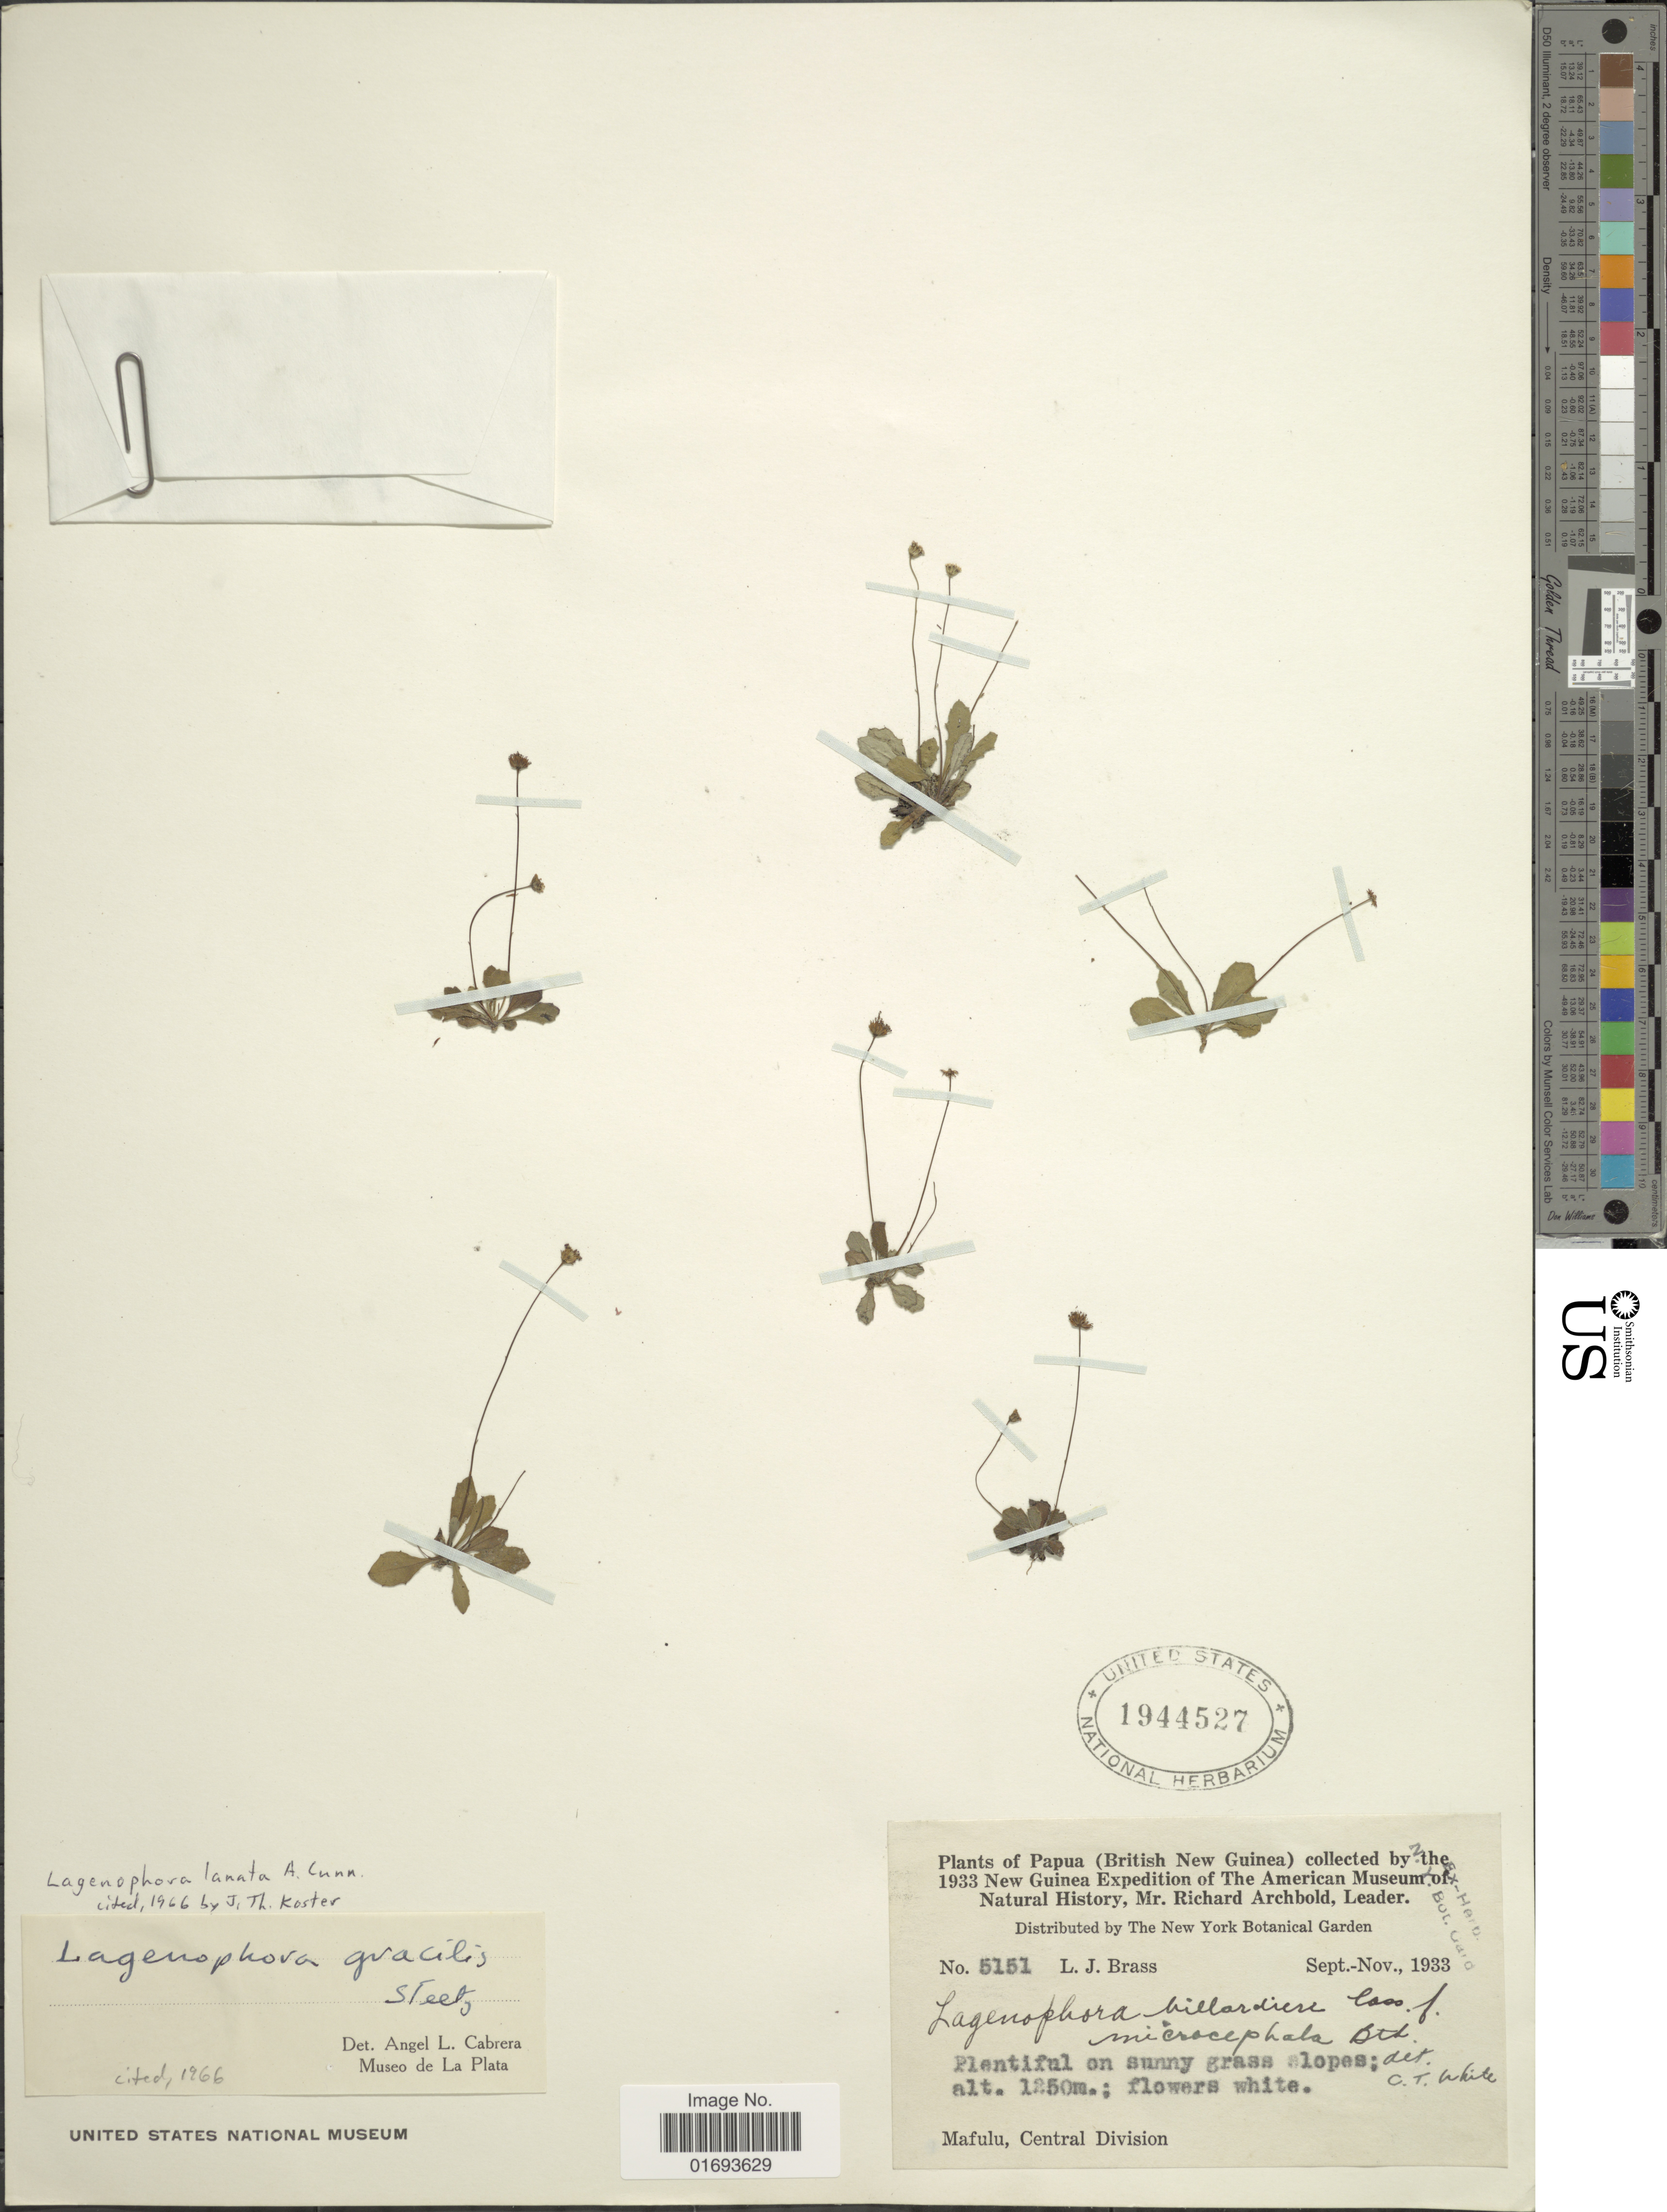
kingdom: Plantae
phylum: Tracheophyta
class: Magnoliopsida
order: Asterales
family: Asteraceae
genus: Lagenophora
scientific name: Lagenophora sublyrata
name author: (Cass.) A.R. Bean & Jian Wang ter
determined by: Wagner, W. L., (BOT), Smithsonian Institution - National Museum of Natural History (UNITED STATES)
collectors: L. J. Brass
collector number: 5151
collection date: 1933-09/1933-11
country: Papua New Guinea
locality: Papua (British New Guinea)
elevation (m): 1250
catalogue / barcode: US 1944527